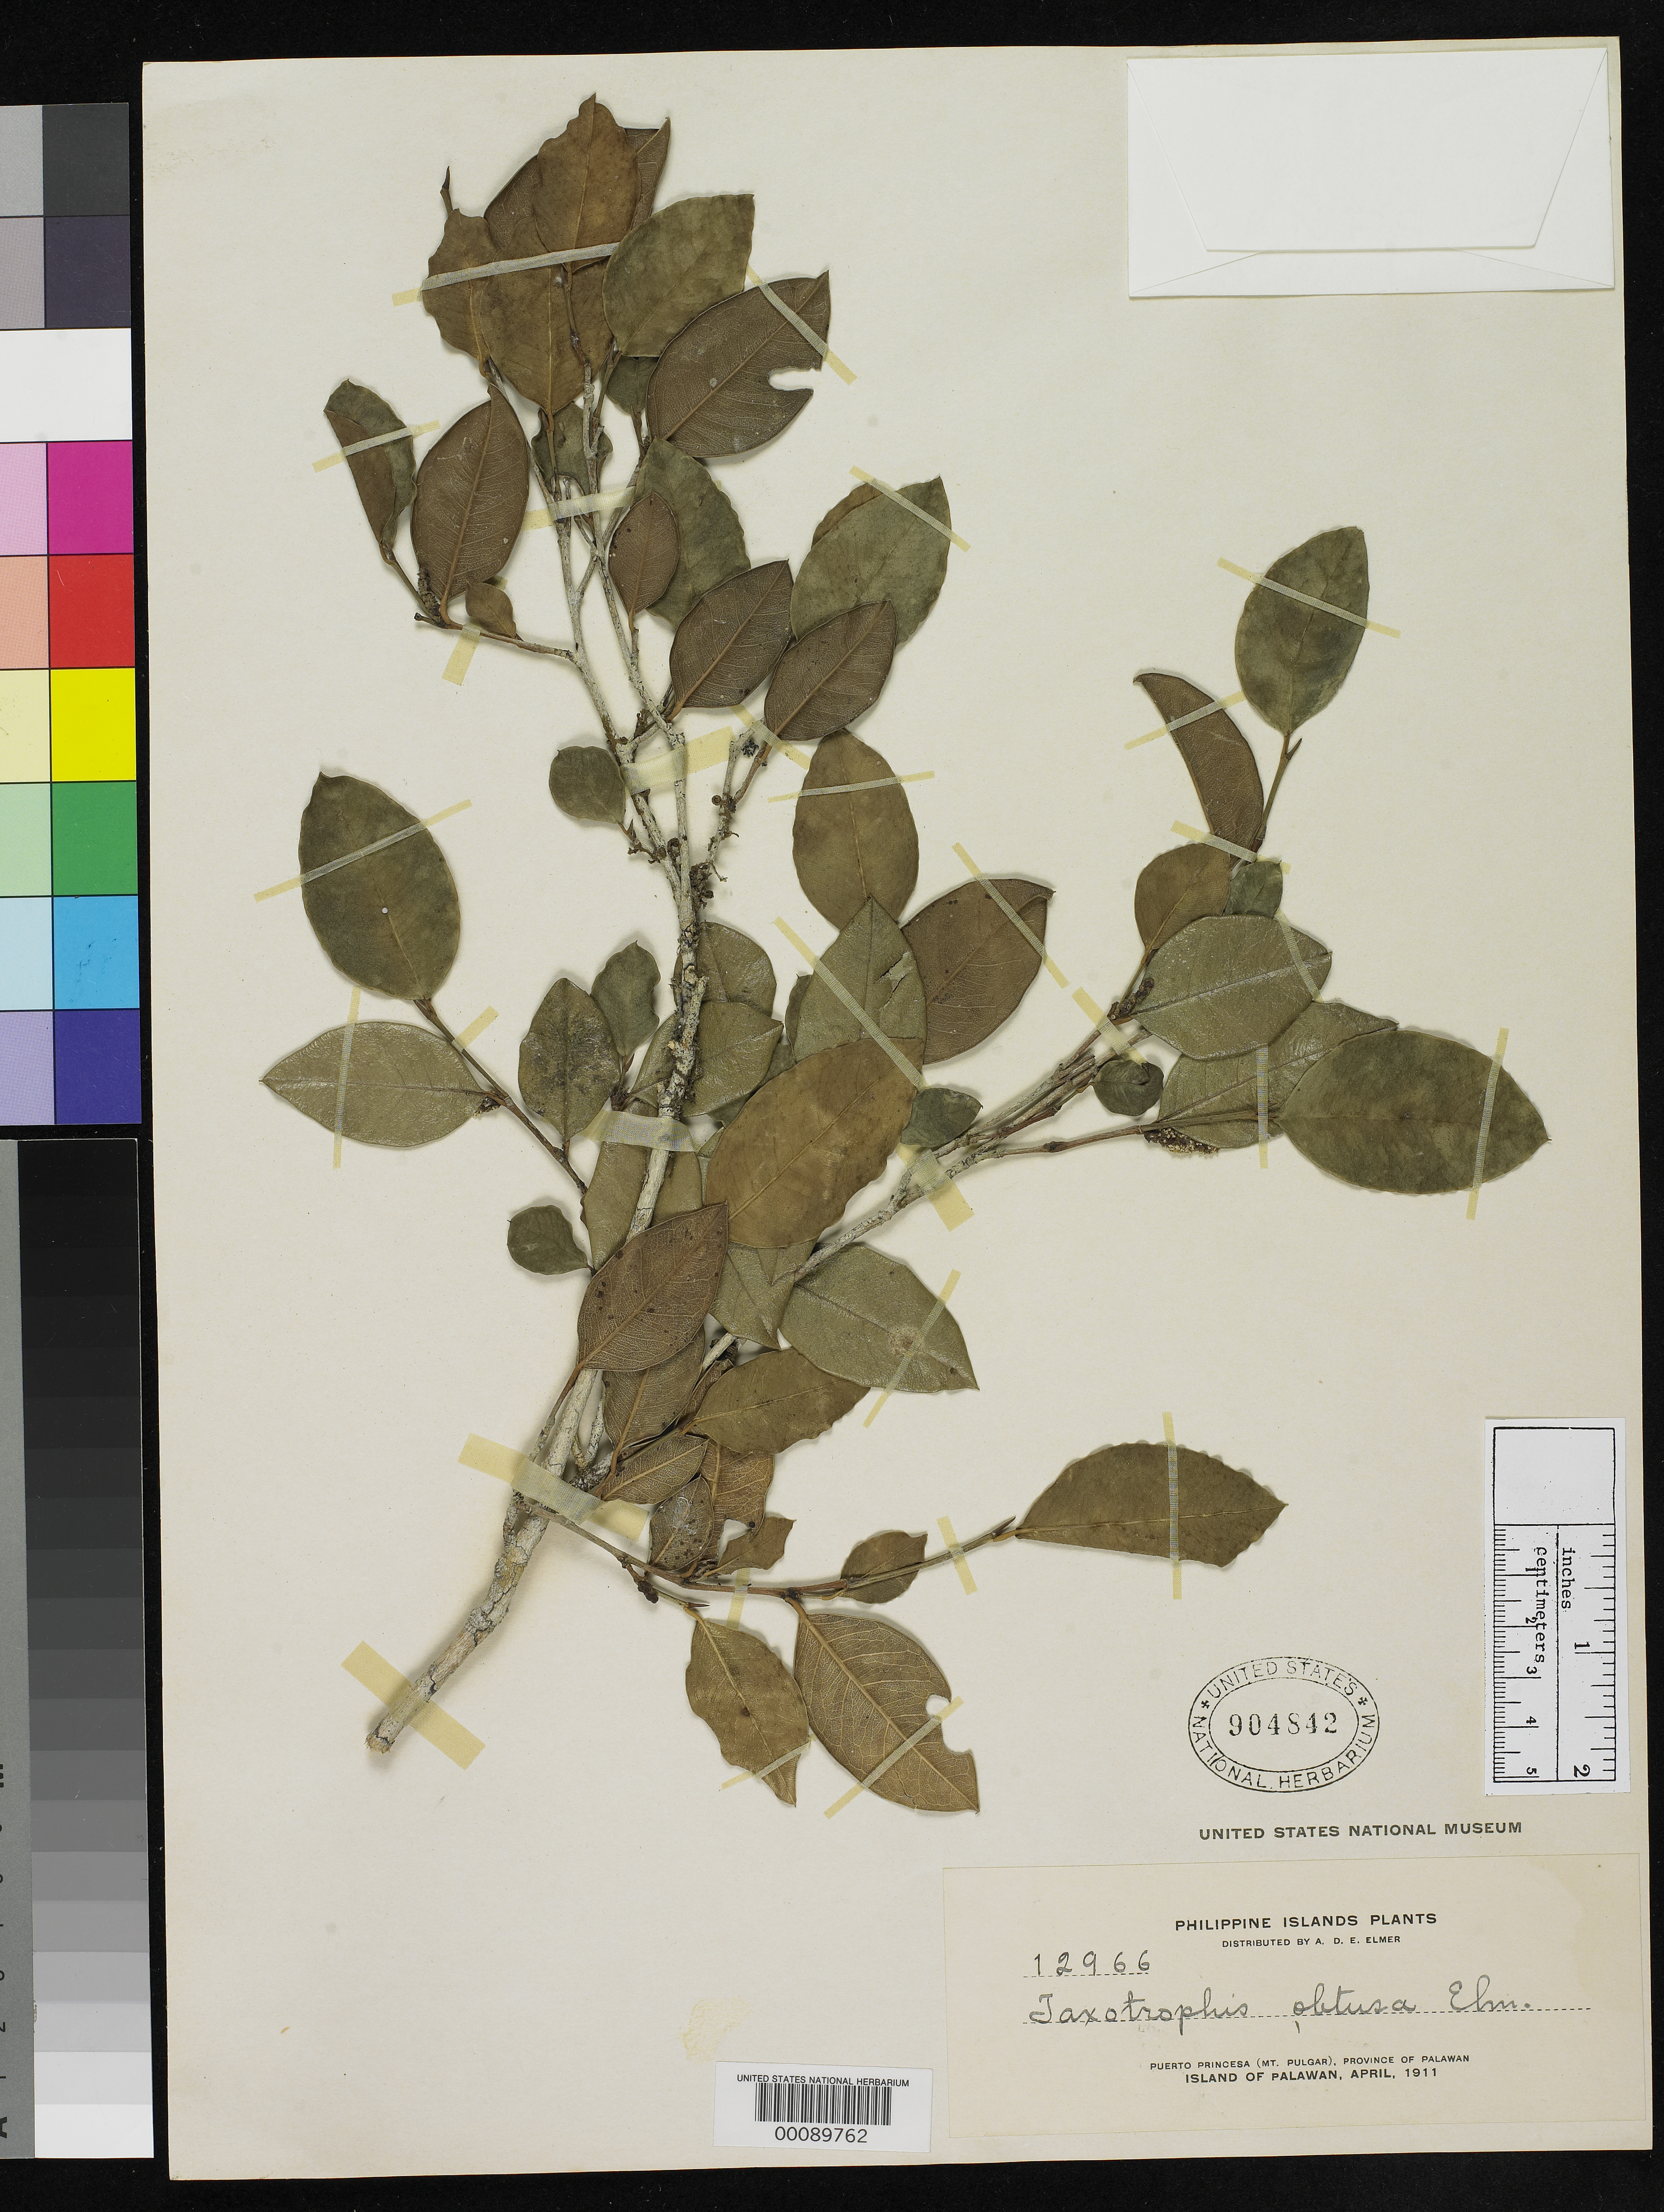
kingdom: Plantae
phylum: Tracheophyta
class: Magnoliopsida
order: Rosales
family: Moraceae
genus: Taxotrophis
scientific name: Taxotrophis obtusa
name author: Elmer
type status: Isotype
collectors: A. D. E. Elmer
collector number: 12966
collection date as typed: Apr 1911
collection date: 1911-04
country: Philippines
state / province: Mimaropa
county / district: Palawan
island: Palawan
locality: Puerto Princesa, Mt. Pulgar.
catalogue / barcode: US 904842